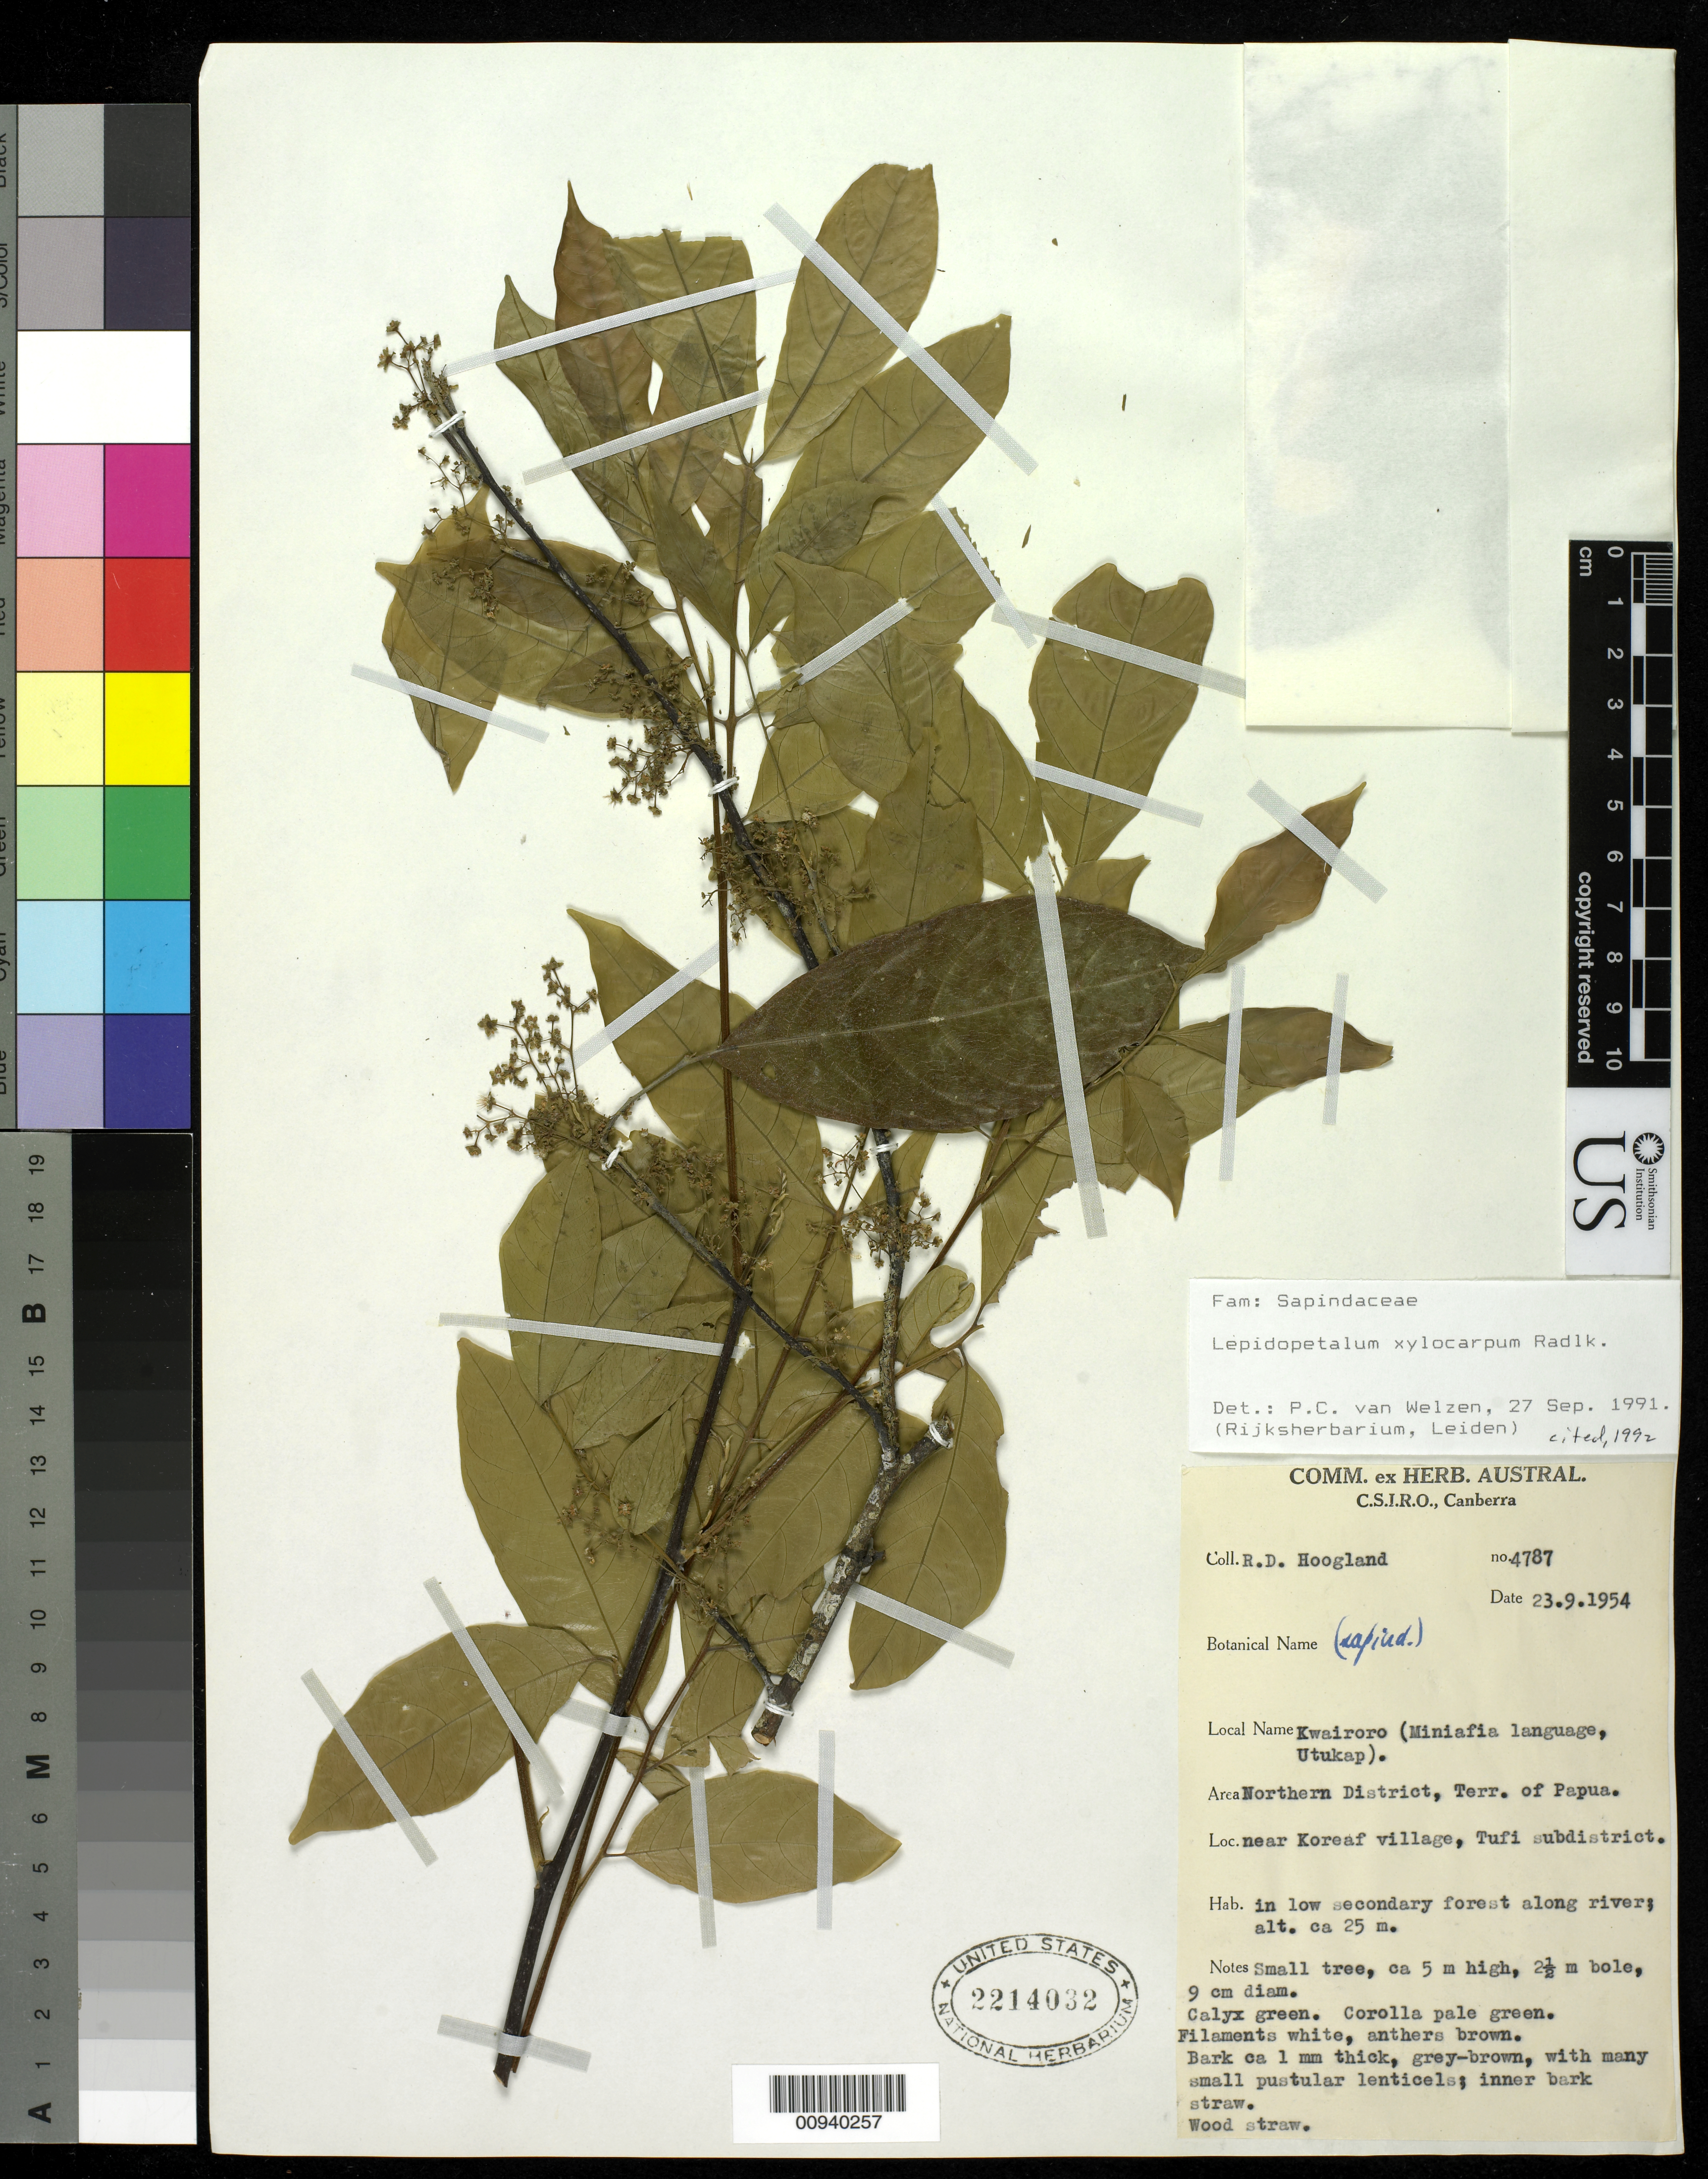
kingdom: Plantae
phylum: Tracheophyta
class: Magnoliopsida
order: Sapindales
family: Sapindaceae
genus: Lepidopetalum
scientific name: Lepidopetalum xylocarpum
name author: Radlk.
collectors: R. D. Hoogland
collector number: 4787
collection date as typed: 23 Sep 1954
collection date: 1954-09-23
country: Papua New Guinea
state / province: Northern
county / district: Tufi Subdistrict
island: New Guinea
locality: Near Koreaf Village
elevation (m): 25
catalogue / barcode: US 2214032